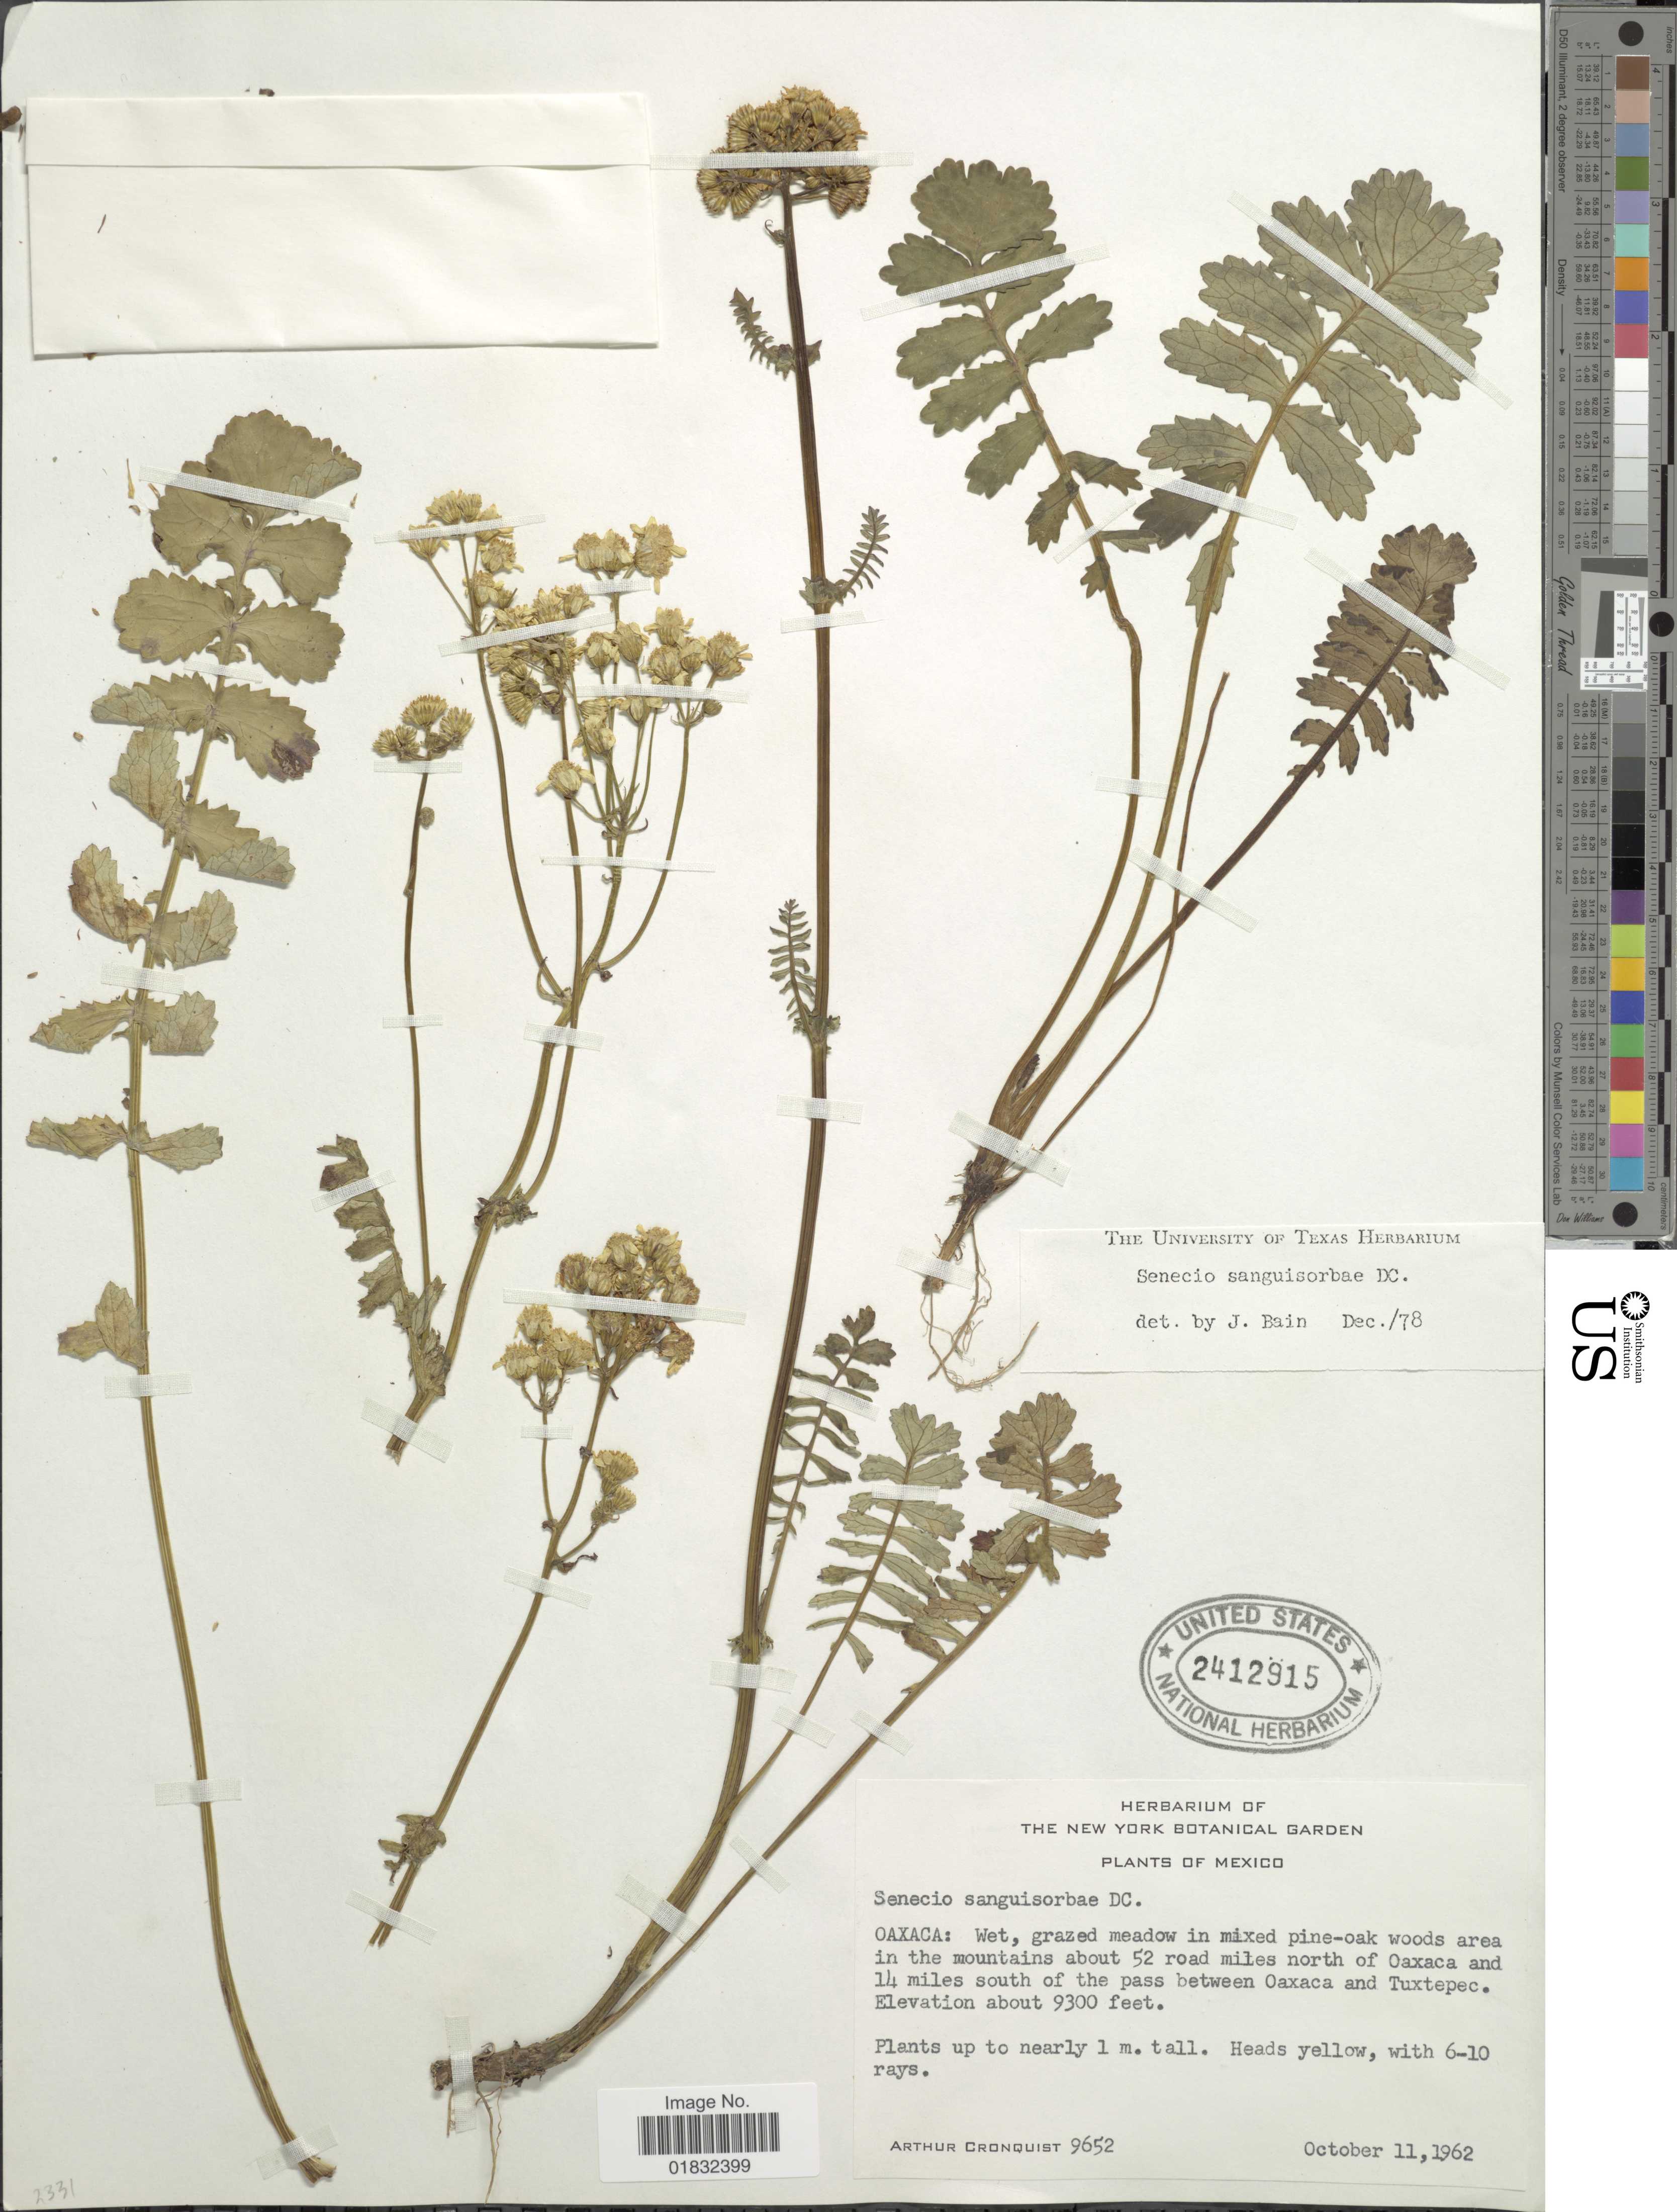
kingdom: Plantae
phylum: Tracheophyta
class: Magnoliopsida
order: Asterales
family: Asteraceae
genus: Packera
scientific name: Packera sanguisorbae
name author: (DC.) C. Jeffrey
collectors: A. J. Cronquist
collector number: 9652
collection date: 1962-10-11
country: Mexico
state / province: Oaxaca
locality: Wet, grazed meadow in mixed pine-oak woods area in the mountains about 52 road miles north of Oaxaca and 14 miles south of the pass between Oaxaca and Tuxtepec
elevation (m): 2835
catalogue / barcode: US 2412915